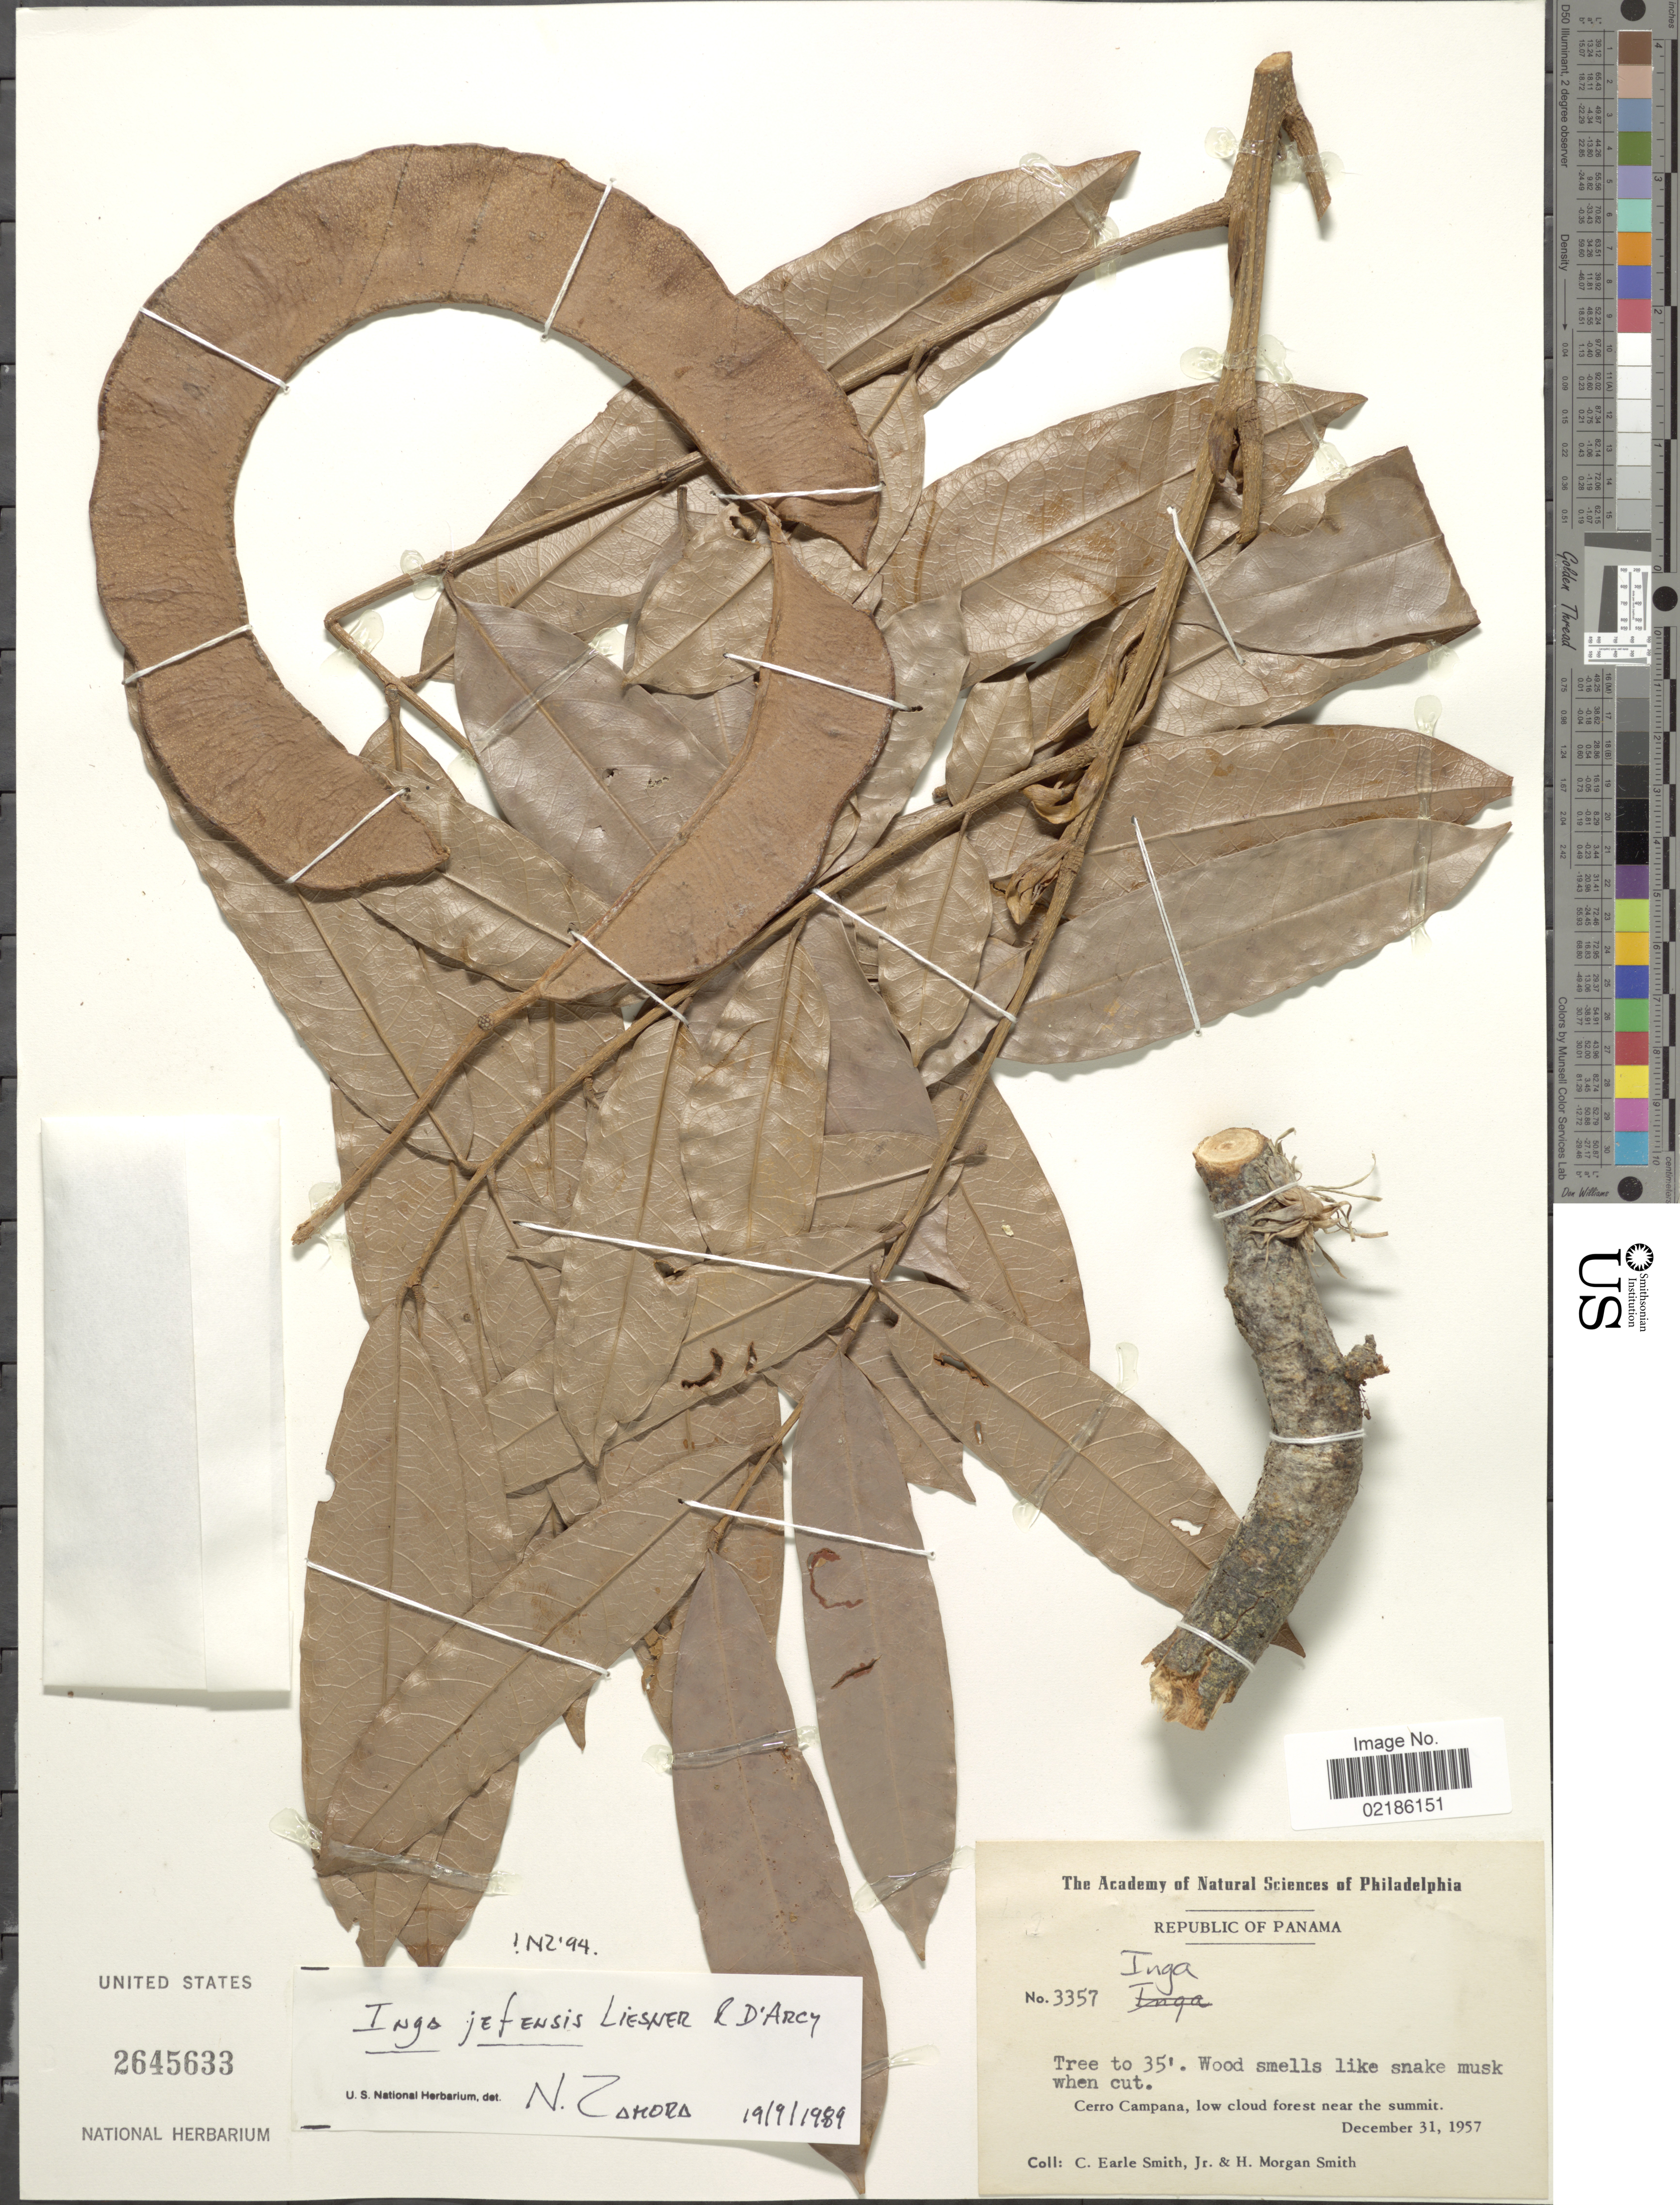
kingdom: Plantae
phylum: Tracheophyta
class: Magnoliopsida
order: Fabales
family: Fabaceae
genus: Inga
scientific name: Inga jefensis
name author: Liesner & D'Arcy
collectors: C. E. Smith Jr. & H. M. Smith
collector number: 3357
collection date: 1957-12-31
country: Panama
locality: Cerro Campana, low cloud forest near the summit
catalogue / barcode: US 2645633